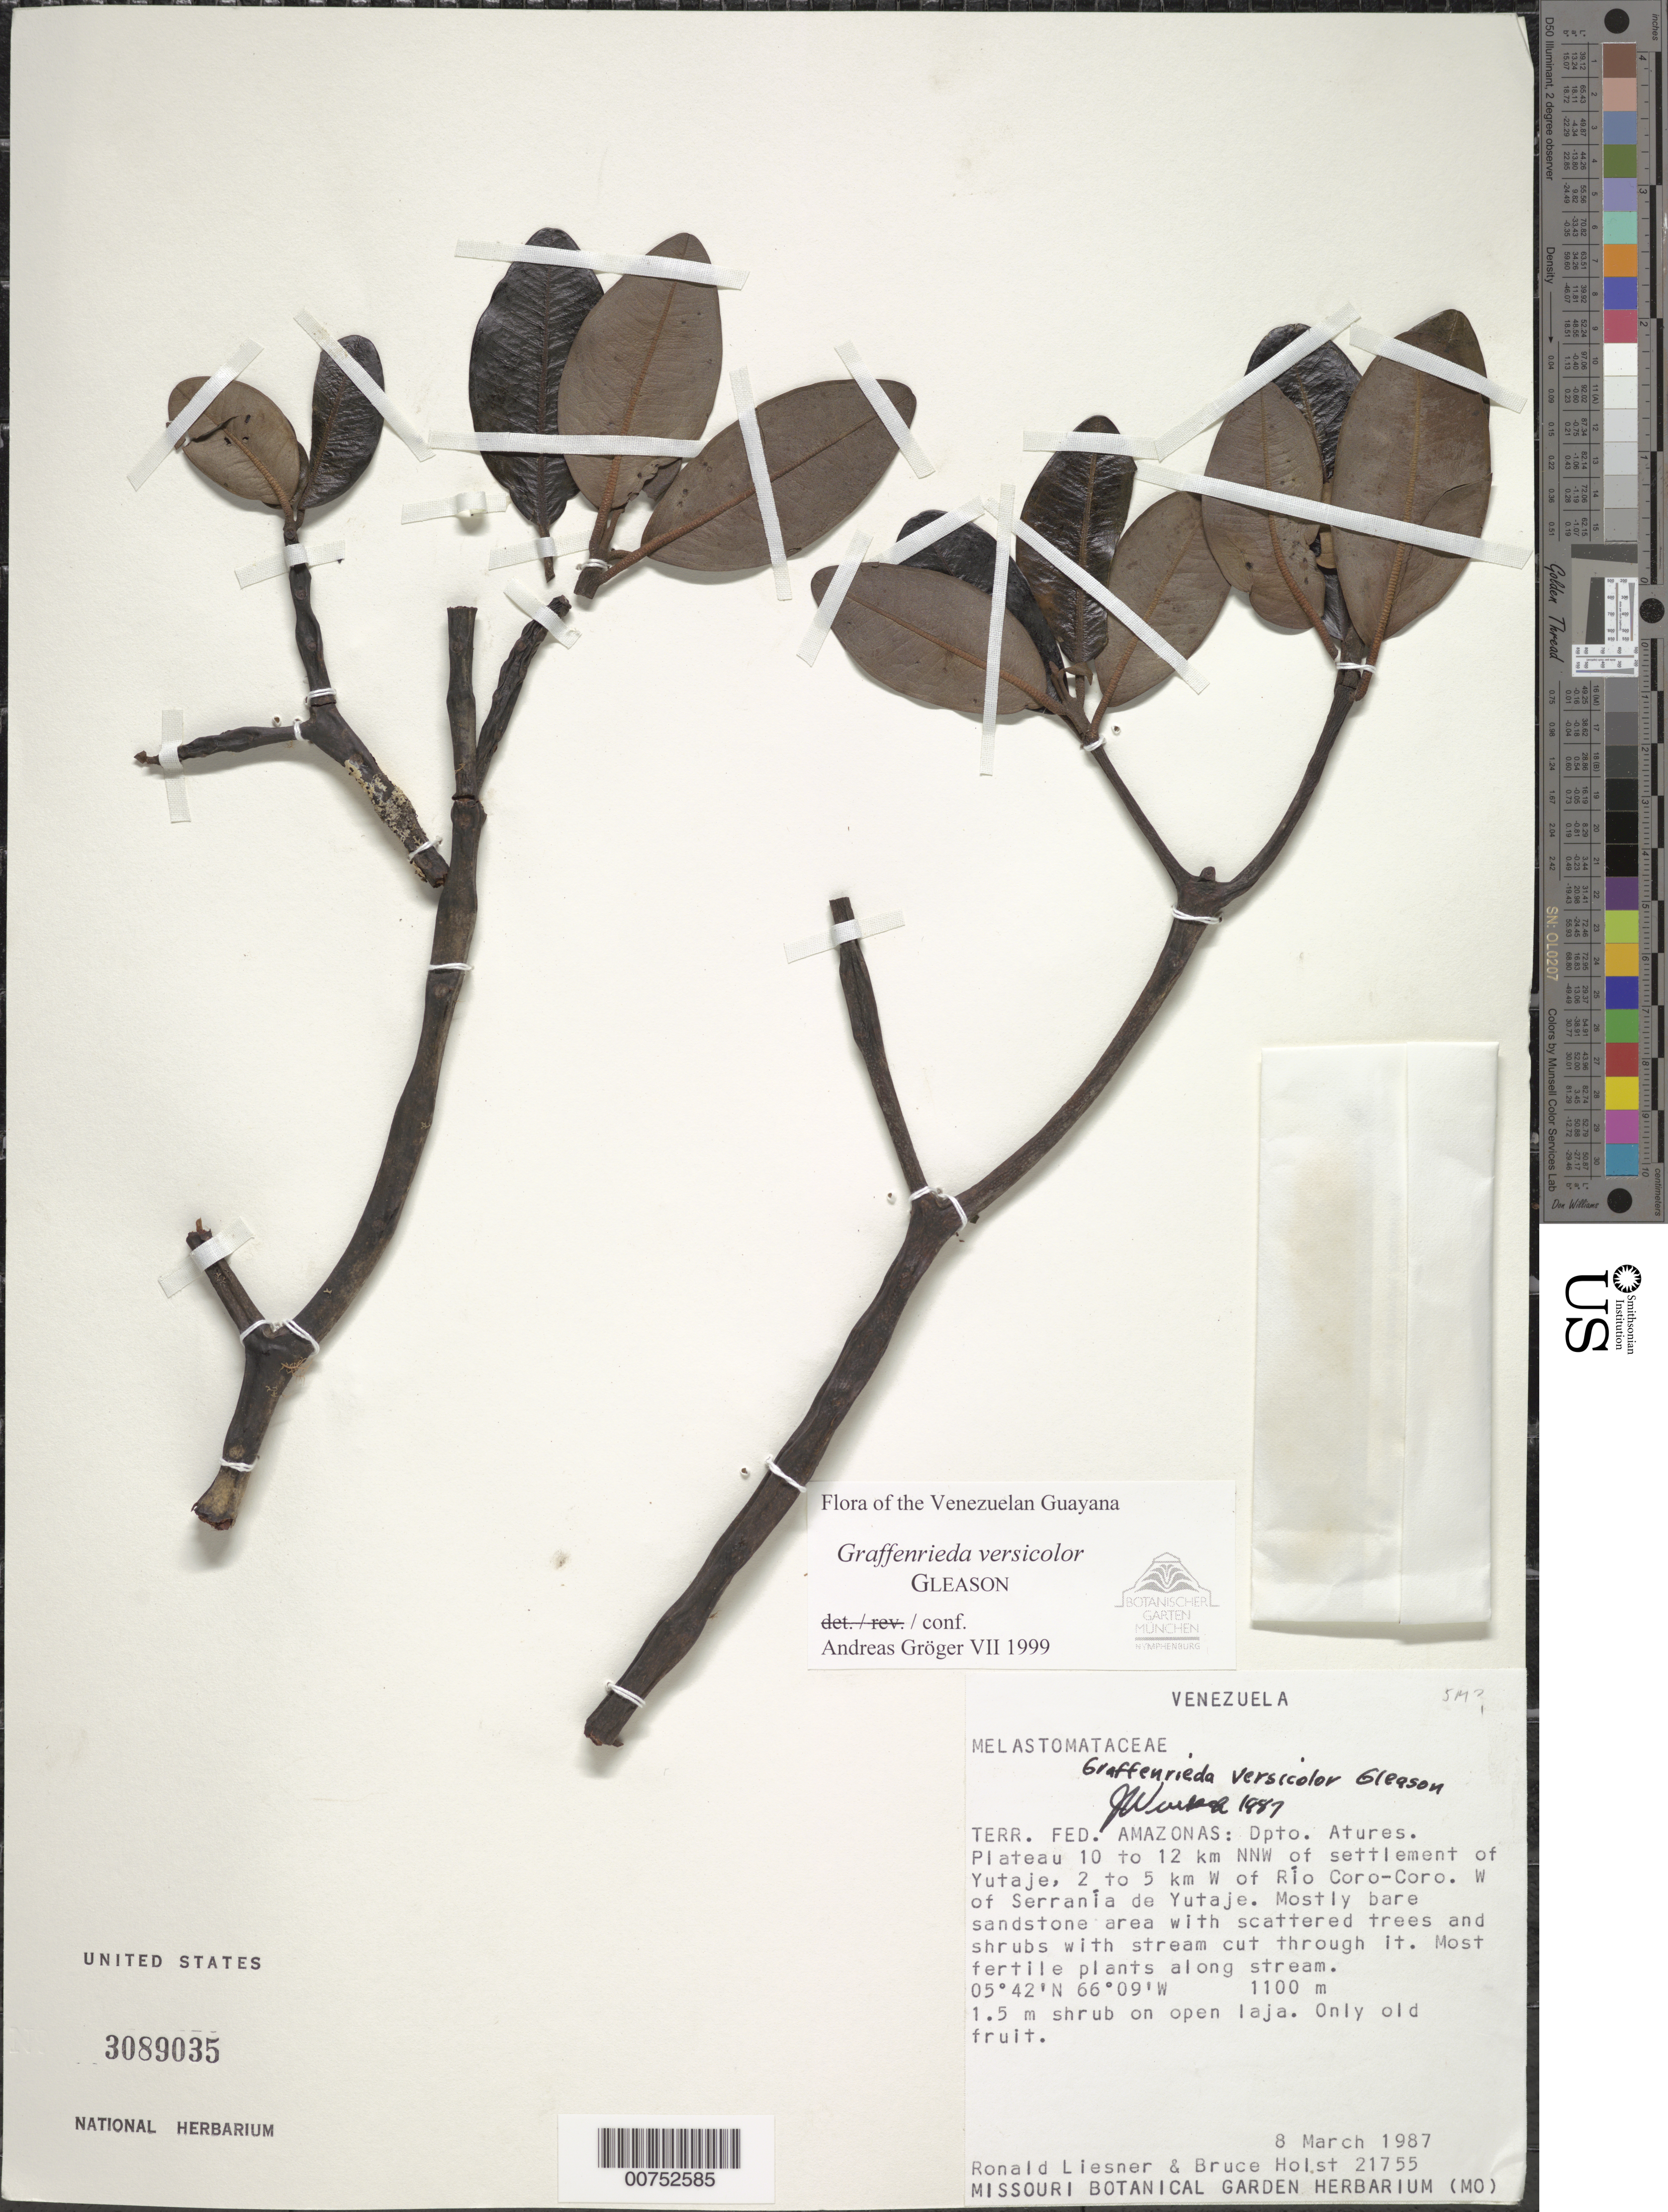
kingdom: Plantae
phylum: Tracheophyta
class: Magnoliopsida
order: Myrtales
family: Melastomataceae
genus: Graffenrieda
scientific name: Graffenrieda versicolor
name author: Gleason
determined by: Gröger, A.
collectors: R. L. Liesner & B. Holst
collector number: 21755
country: Venezuela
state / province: Amazonas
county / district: Atures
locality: Yutajé settlement, 10-12 km NNW of; 2-5 km W of Río Coro-Coro, W of Serrania de Yutajé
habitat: Mostly bare sandstone area with scattered trees and shrubs with stream cut through it; on open laja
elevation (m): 1100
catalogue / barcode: US 3089035